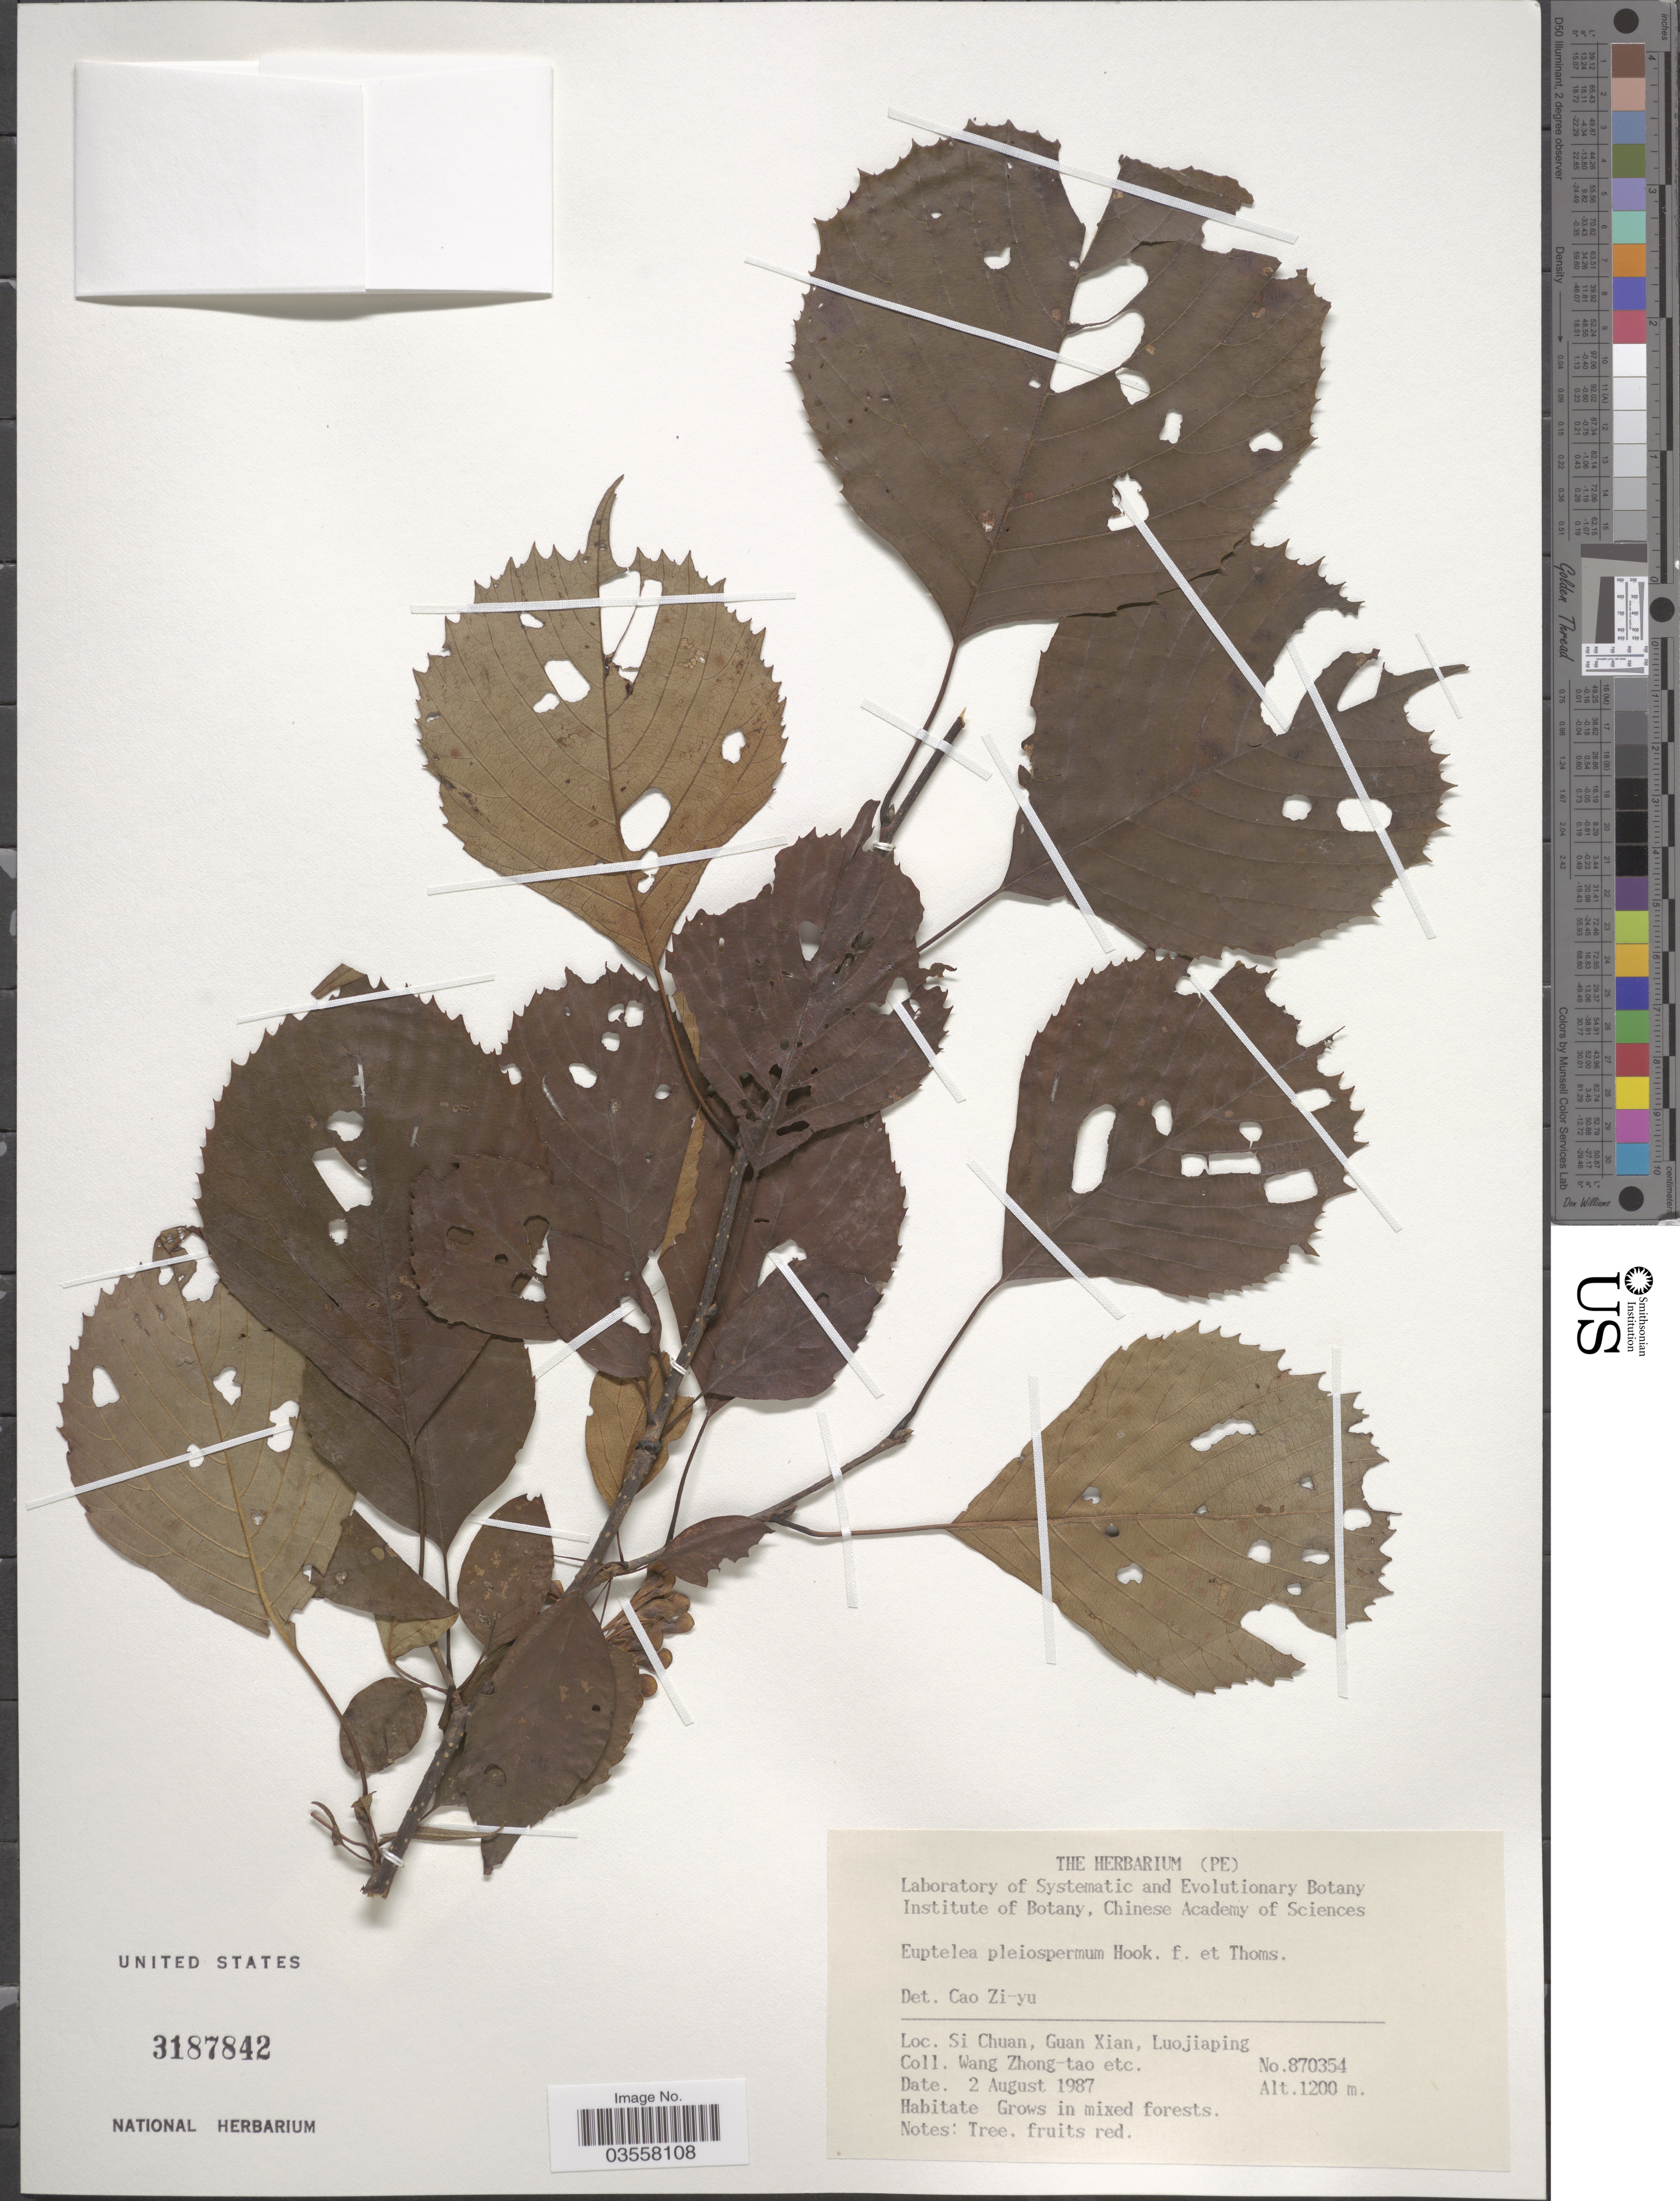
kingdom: Plantae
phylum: Tracheophyta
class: Magnoliopsida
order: Ranunculales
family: Eupteleaceae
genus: Euptelea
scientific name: Euptelea pleiosperma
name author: Hook. f. & Thomson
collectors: W. Zhong-Tao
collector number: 870354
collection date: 1987-08-02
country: China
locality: Si Chuan, Guan Xian, Luojiaping.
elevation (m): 1200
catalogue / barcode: US 3187842